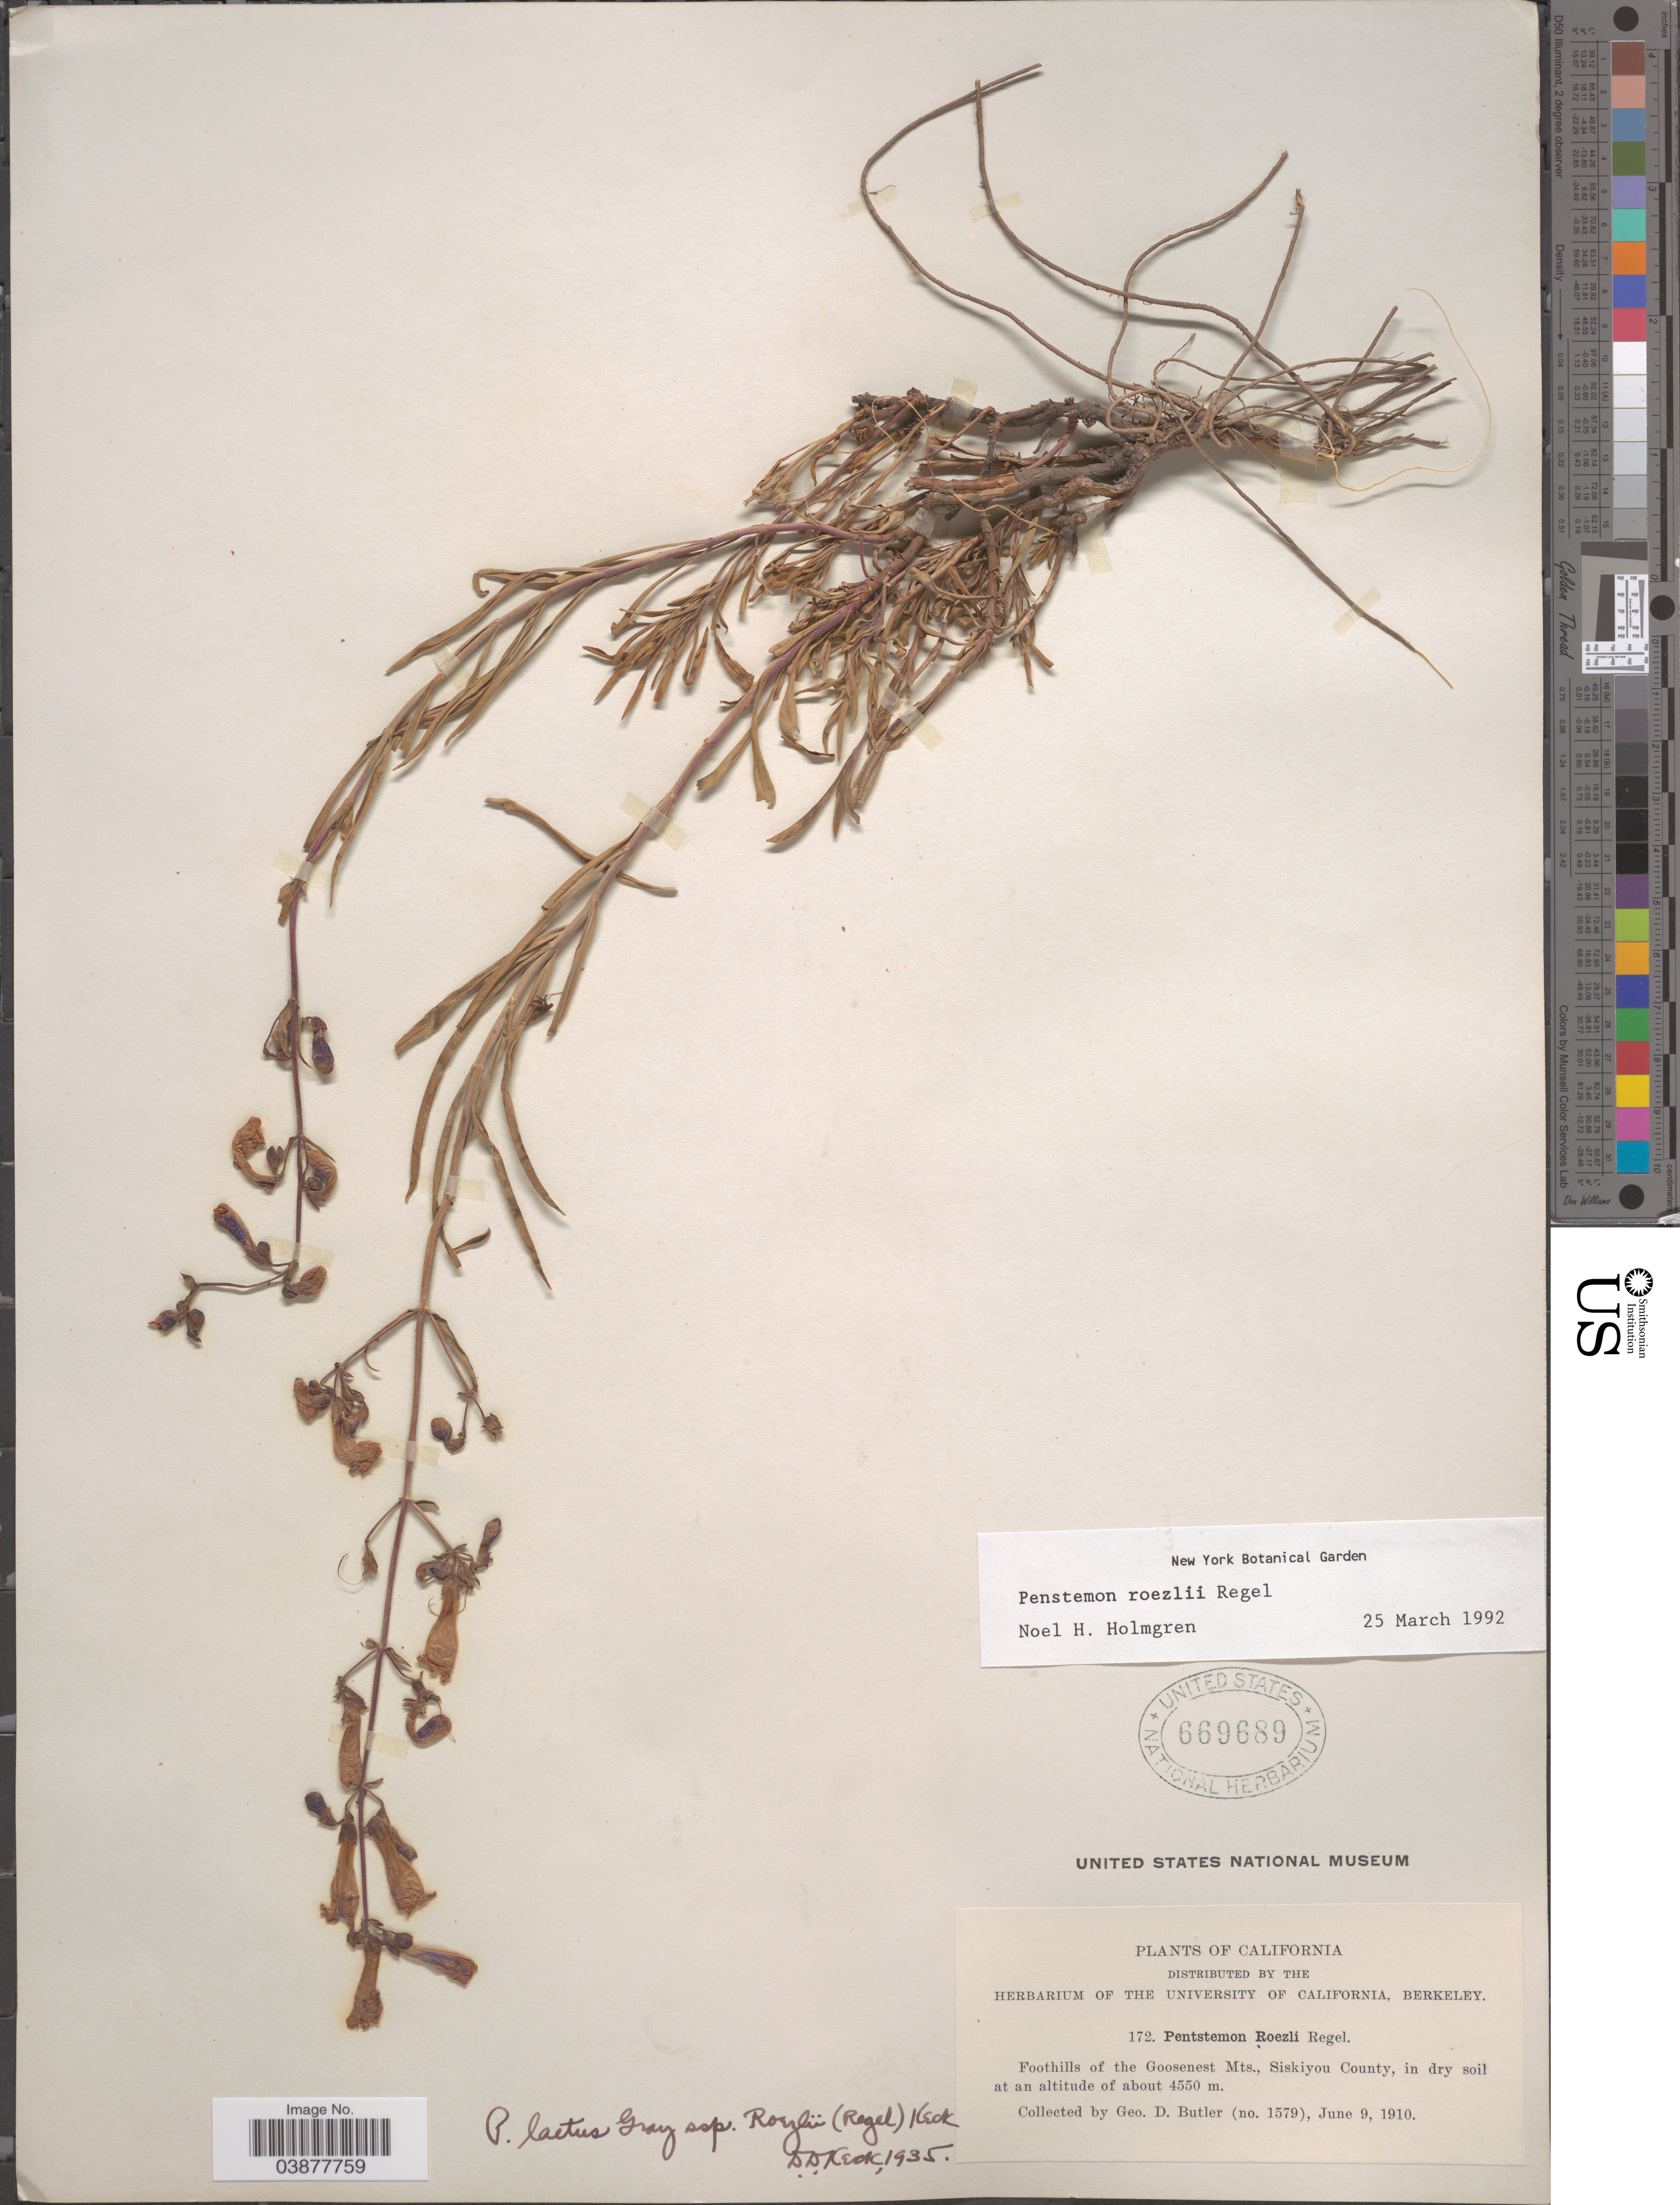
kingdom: Plantae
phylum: Tracheophyta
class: Magnoliopsida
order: Lamiales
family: Plantaginaceae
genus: Penstemon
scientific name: Penstemon roezlii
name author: Regel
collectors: G. D. Butler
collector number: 172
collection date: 1910-06-09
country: United States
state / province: California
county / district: Siskiyou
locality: Foothills of the Goosenest Mts., Siskiyou County.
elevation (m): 4550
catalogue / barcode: US 669689